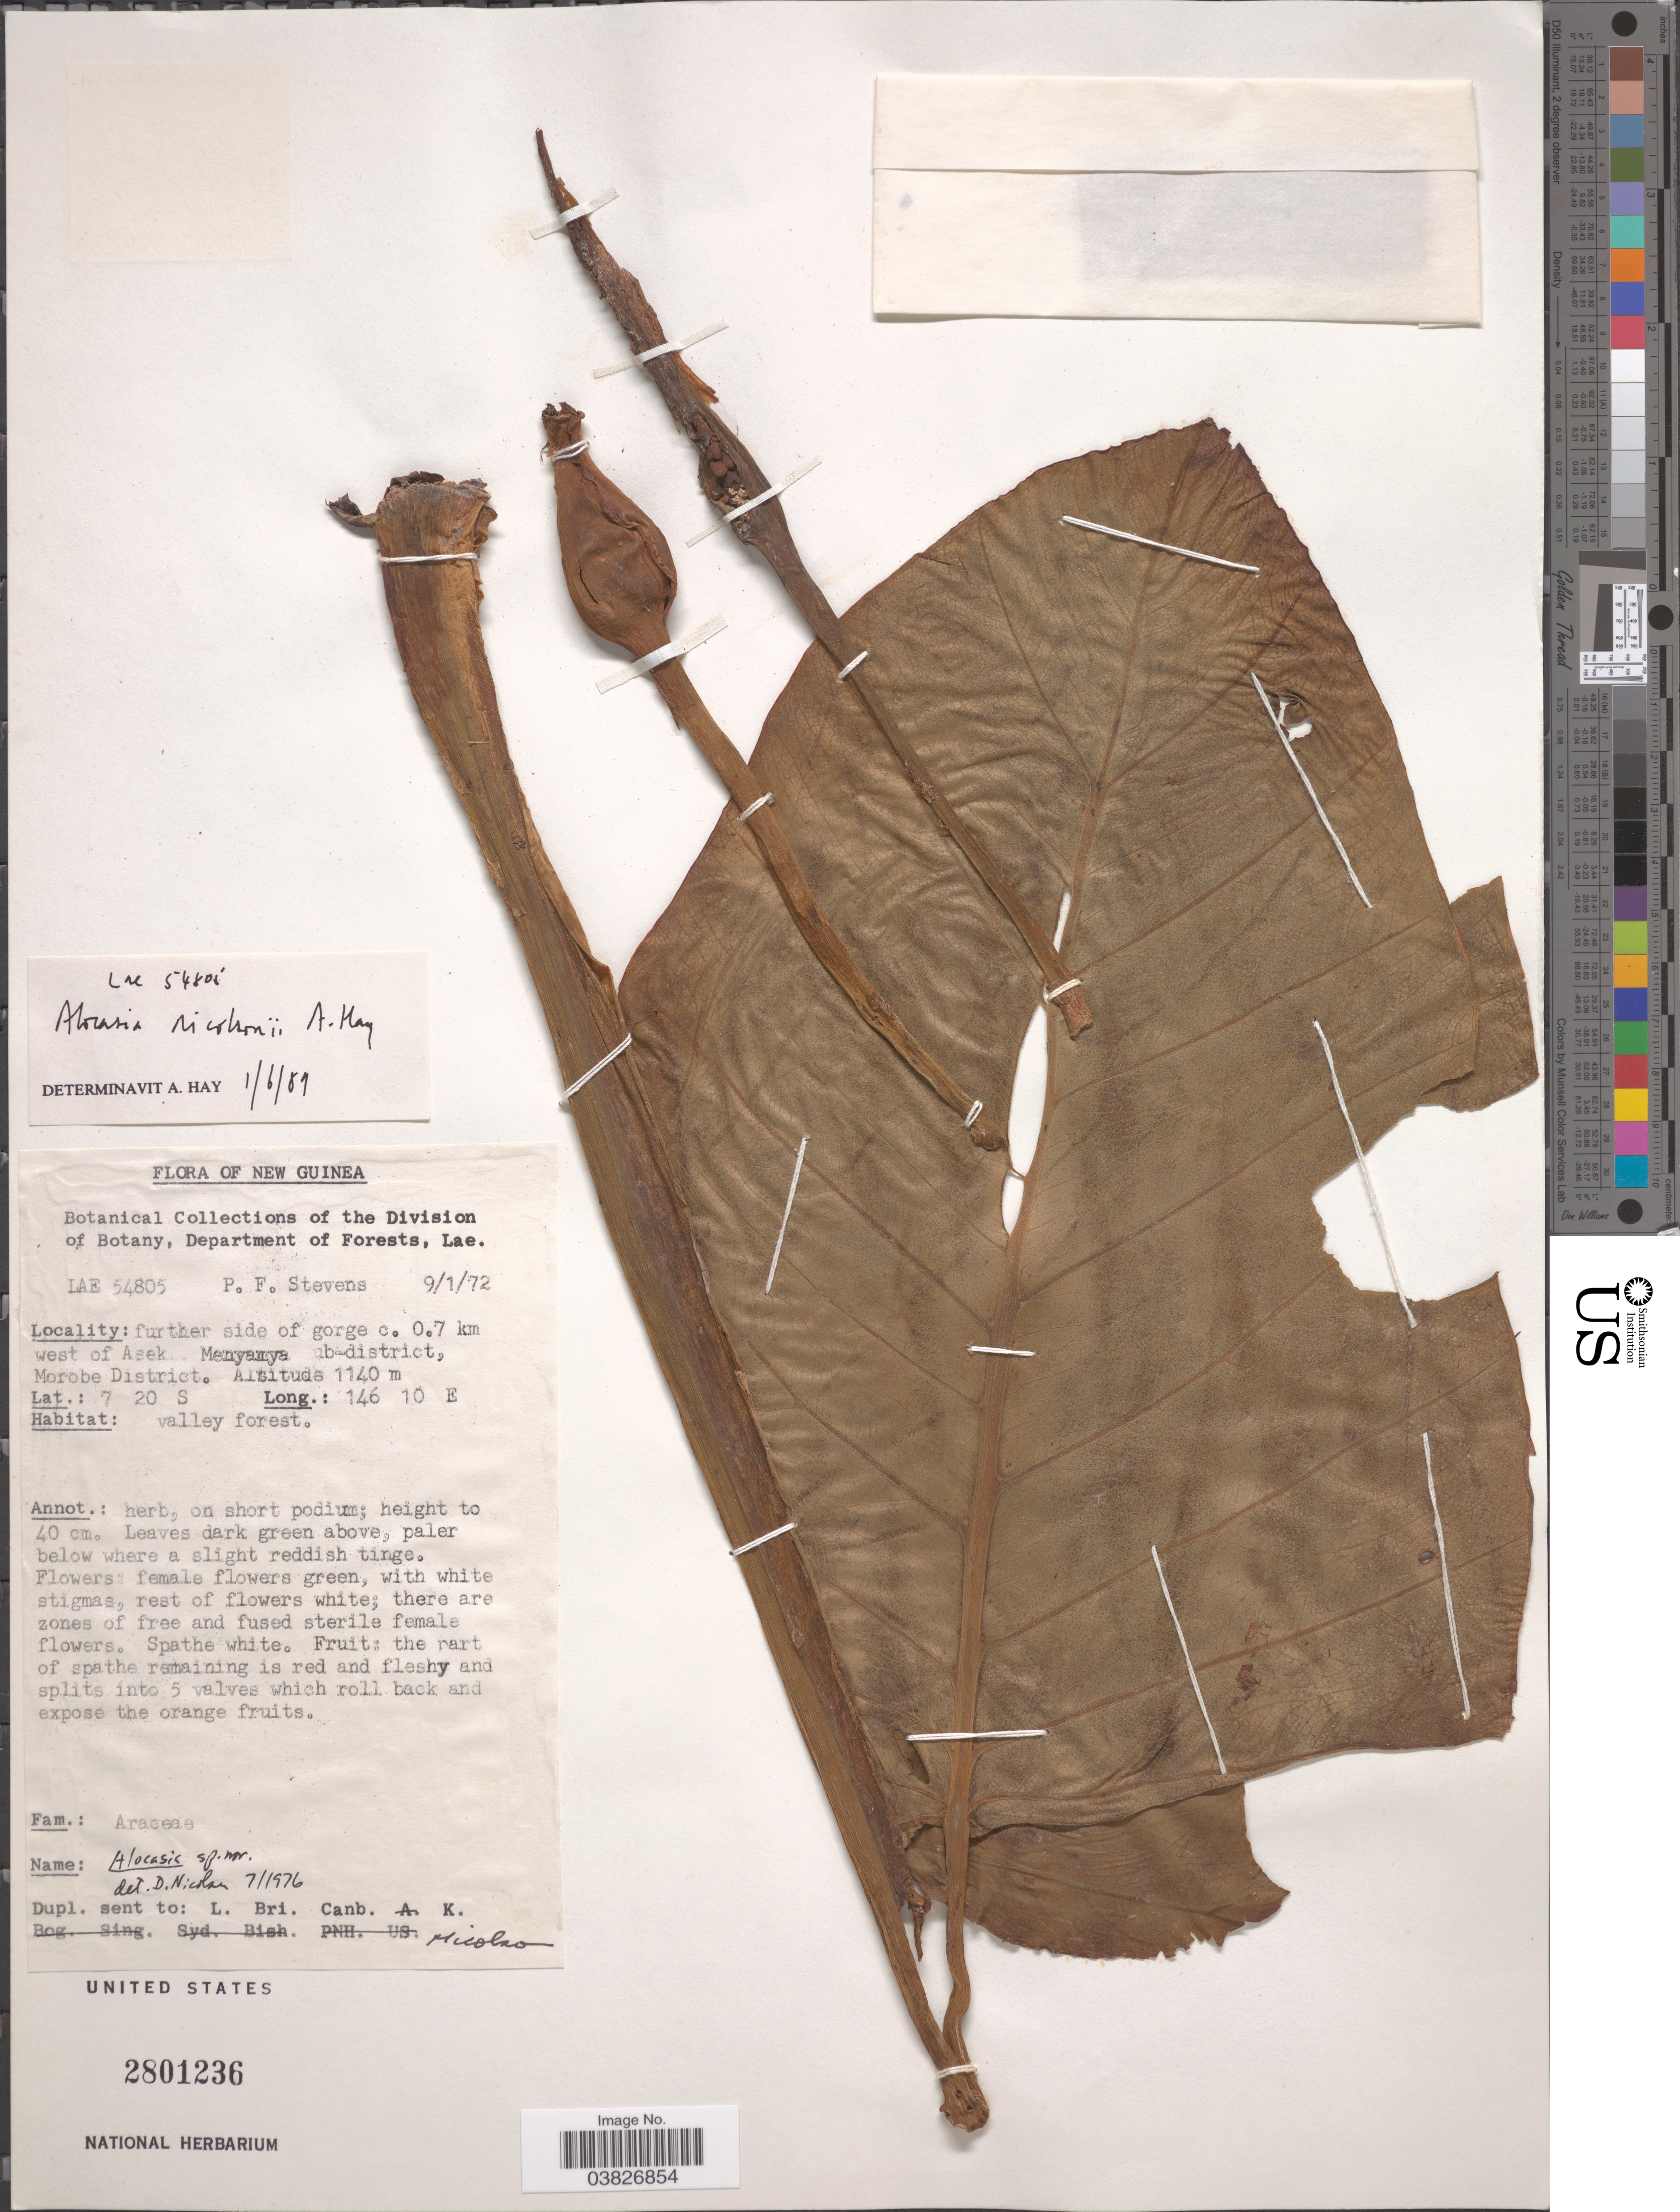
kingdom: Plantae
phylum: Tracheophyta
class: Liliopsida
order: Alismatales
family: Araceae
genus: Alocasia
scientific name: Alocasia nicolsonii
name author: A. Hay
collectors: P. F. Stevens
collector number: LAE 54805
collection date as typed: Transcribed d/m/y: 9/1/72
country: Papua New Guinea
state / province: Morobe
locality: New Guinea. Further side of gorge c. 0.7 km west of Asek., Mentampa Sub-district, Morobe District.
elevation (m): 1140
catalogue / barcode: US 2801236